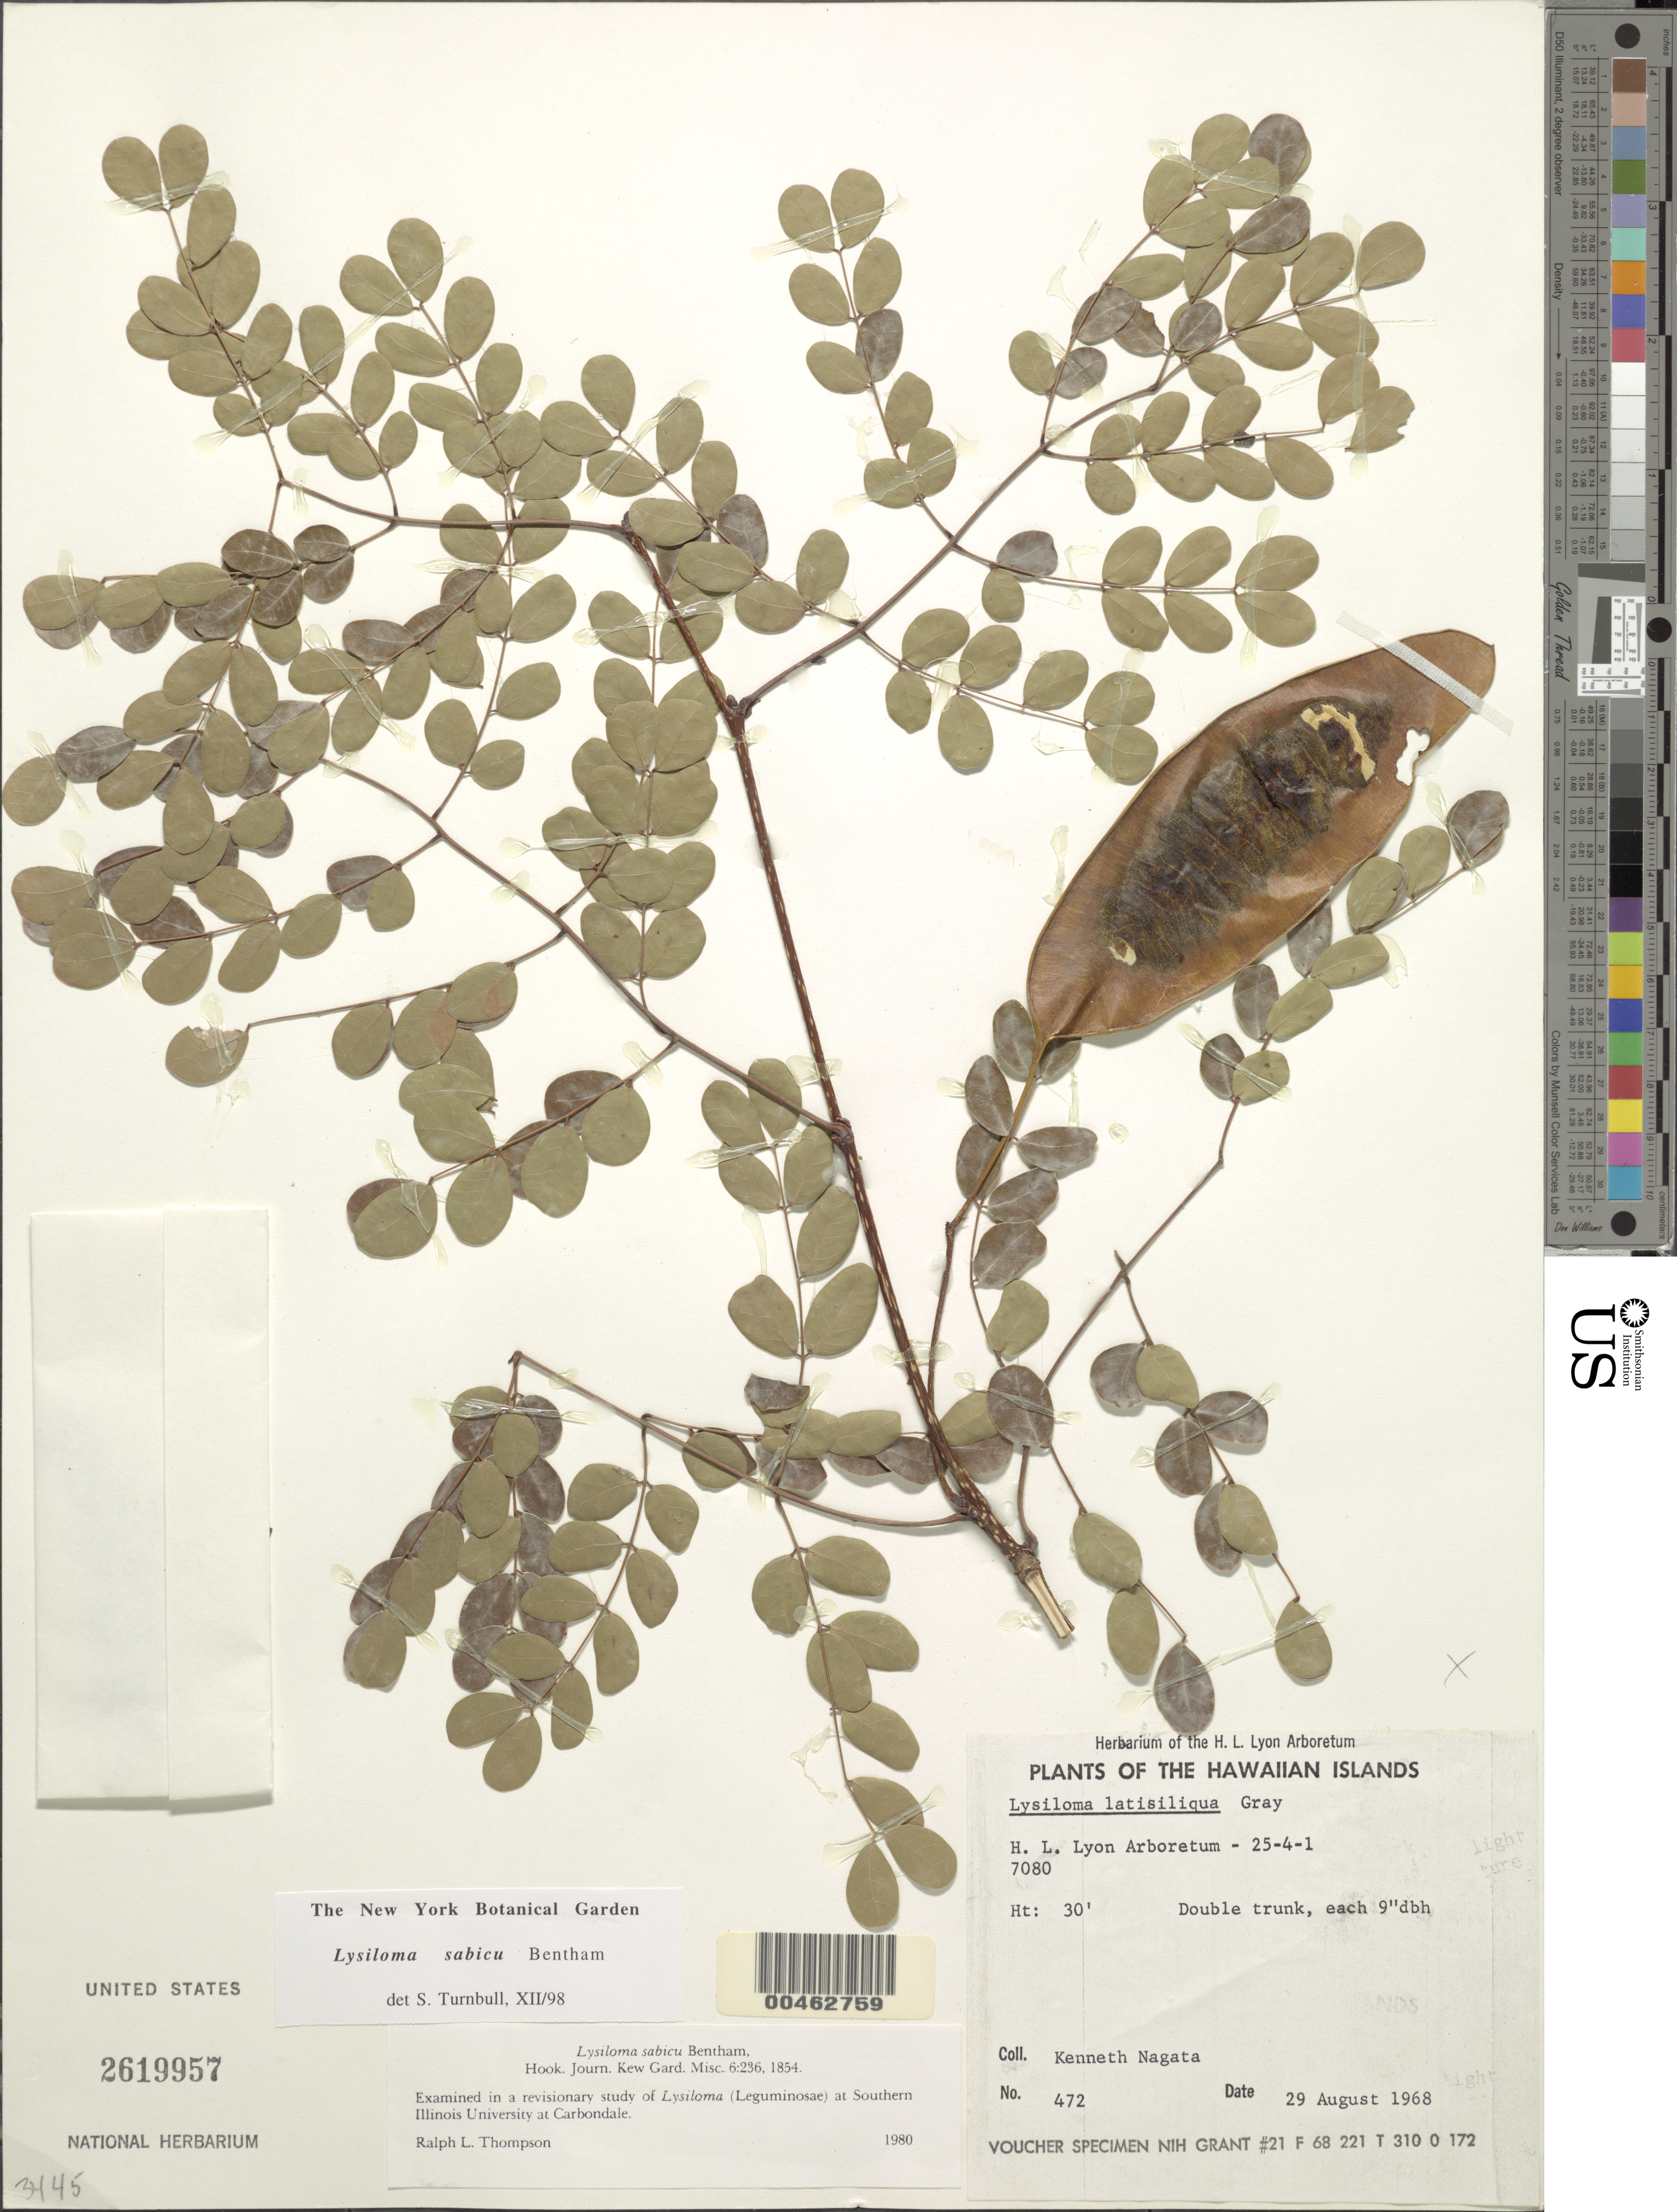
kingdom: Plantae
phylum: Tracheophyta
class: Magnoliopsida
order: Fabales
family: Fabaceae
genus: Lysiloma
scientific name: Lysiloma sabicu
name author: Benth.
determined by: Turnbull, S.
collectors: K. Nagata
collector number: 472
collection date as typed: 29 Aug 1968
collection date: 1968-08-29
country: United States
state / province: Hawaii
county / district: Honolulu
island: Oahu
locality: Honolulu, H. L. Lyon Arboretum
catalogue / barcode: US 2619957